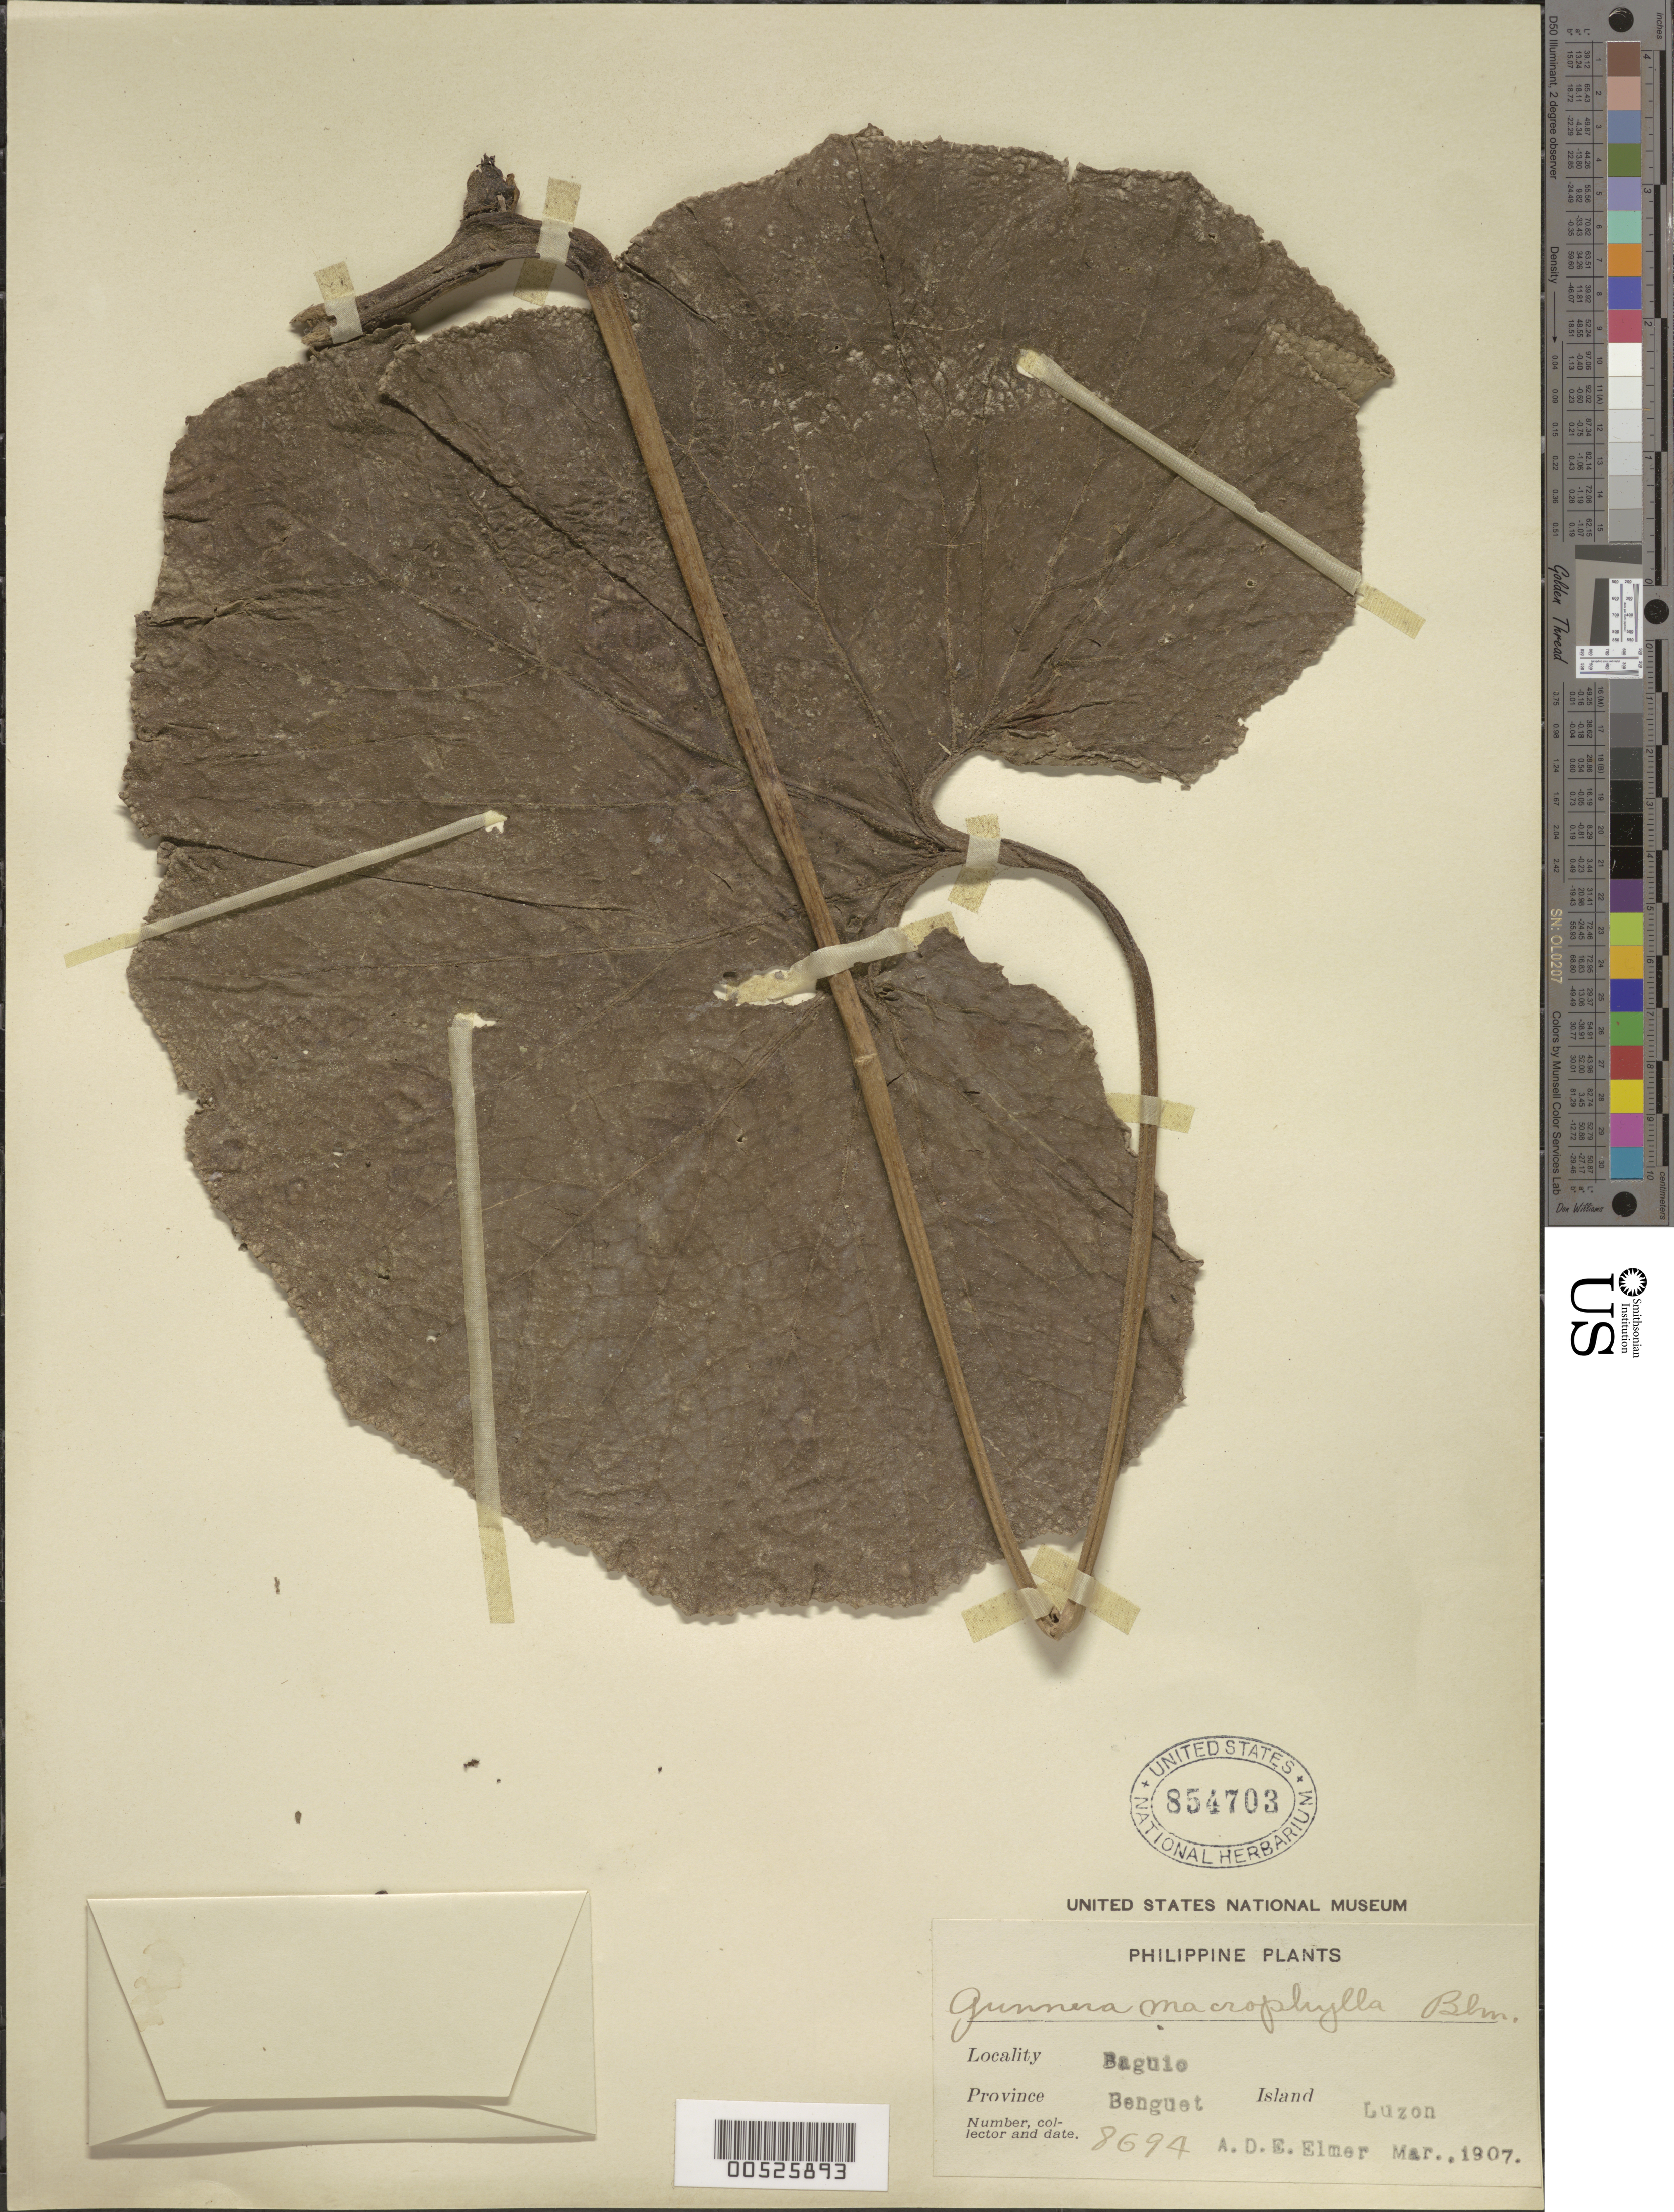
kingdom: Plantae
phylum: Tracheophyta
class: Magnoliopsida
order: Gunnerales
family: Gunneraceae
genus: Gunnera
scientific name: Gunnera macrophylla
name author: Blume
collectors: A. D. E. Elmer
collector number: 8694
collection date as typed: Mar 1907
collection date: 1907-03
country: Philippines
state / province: Cordillera (Administrative Region)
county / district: Benguet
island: Luzon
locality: Baguie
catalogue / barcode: US 854703